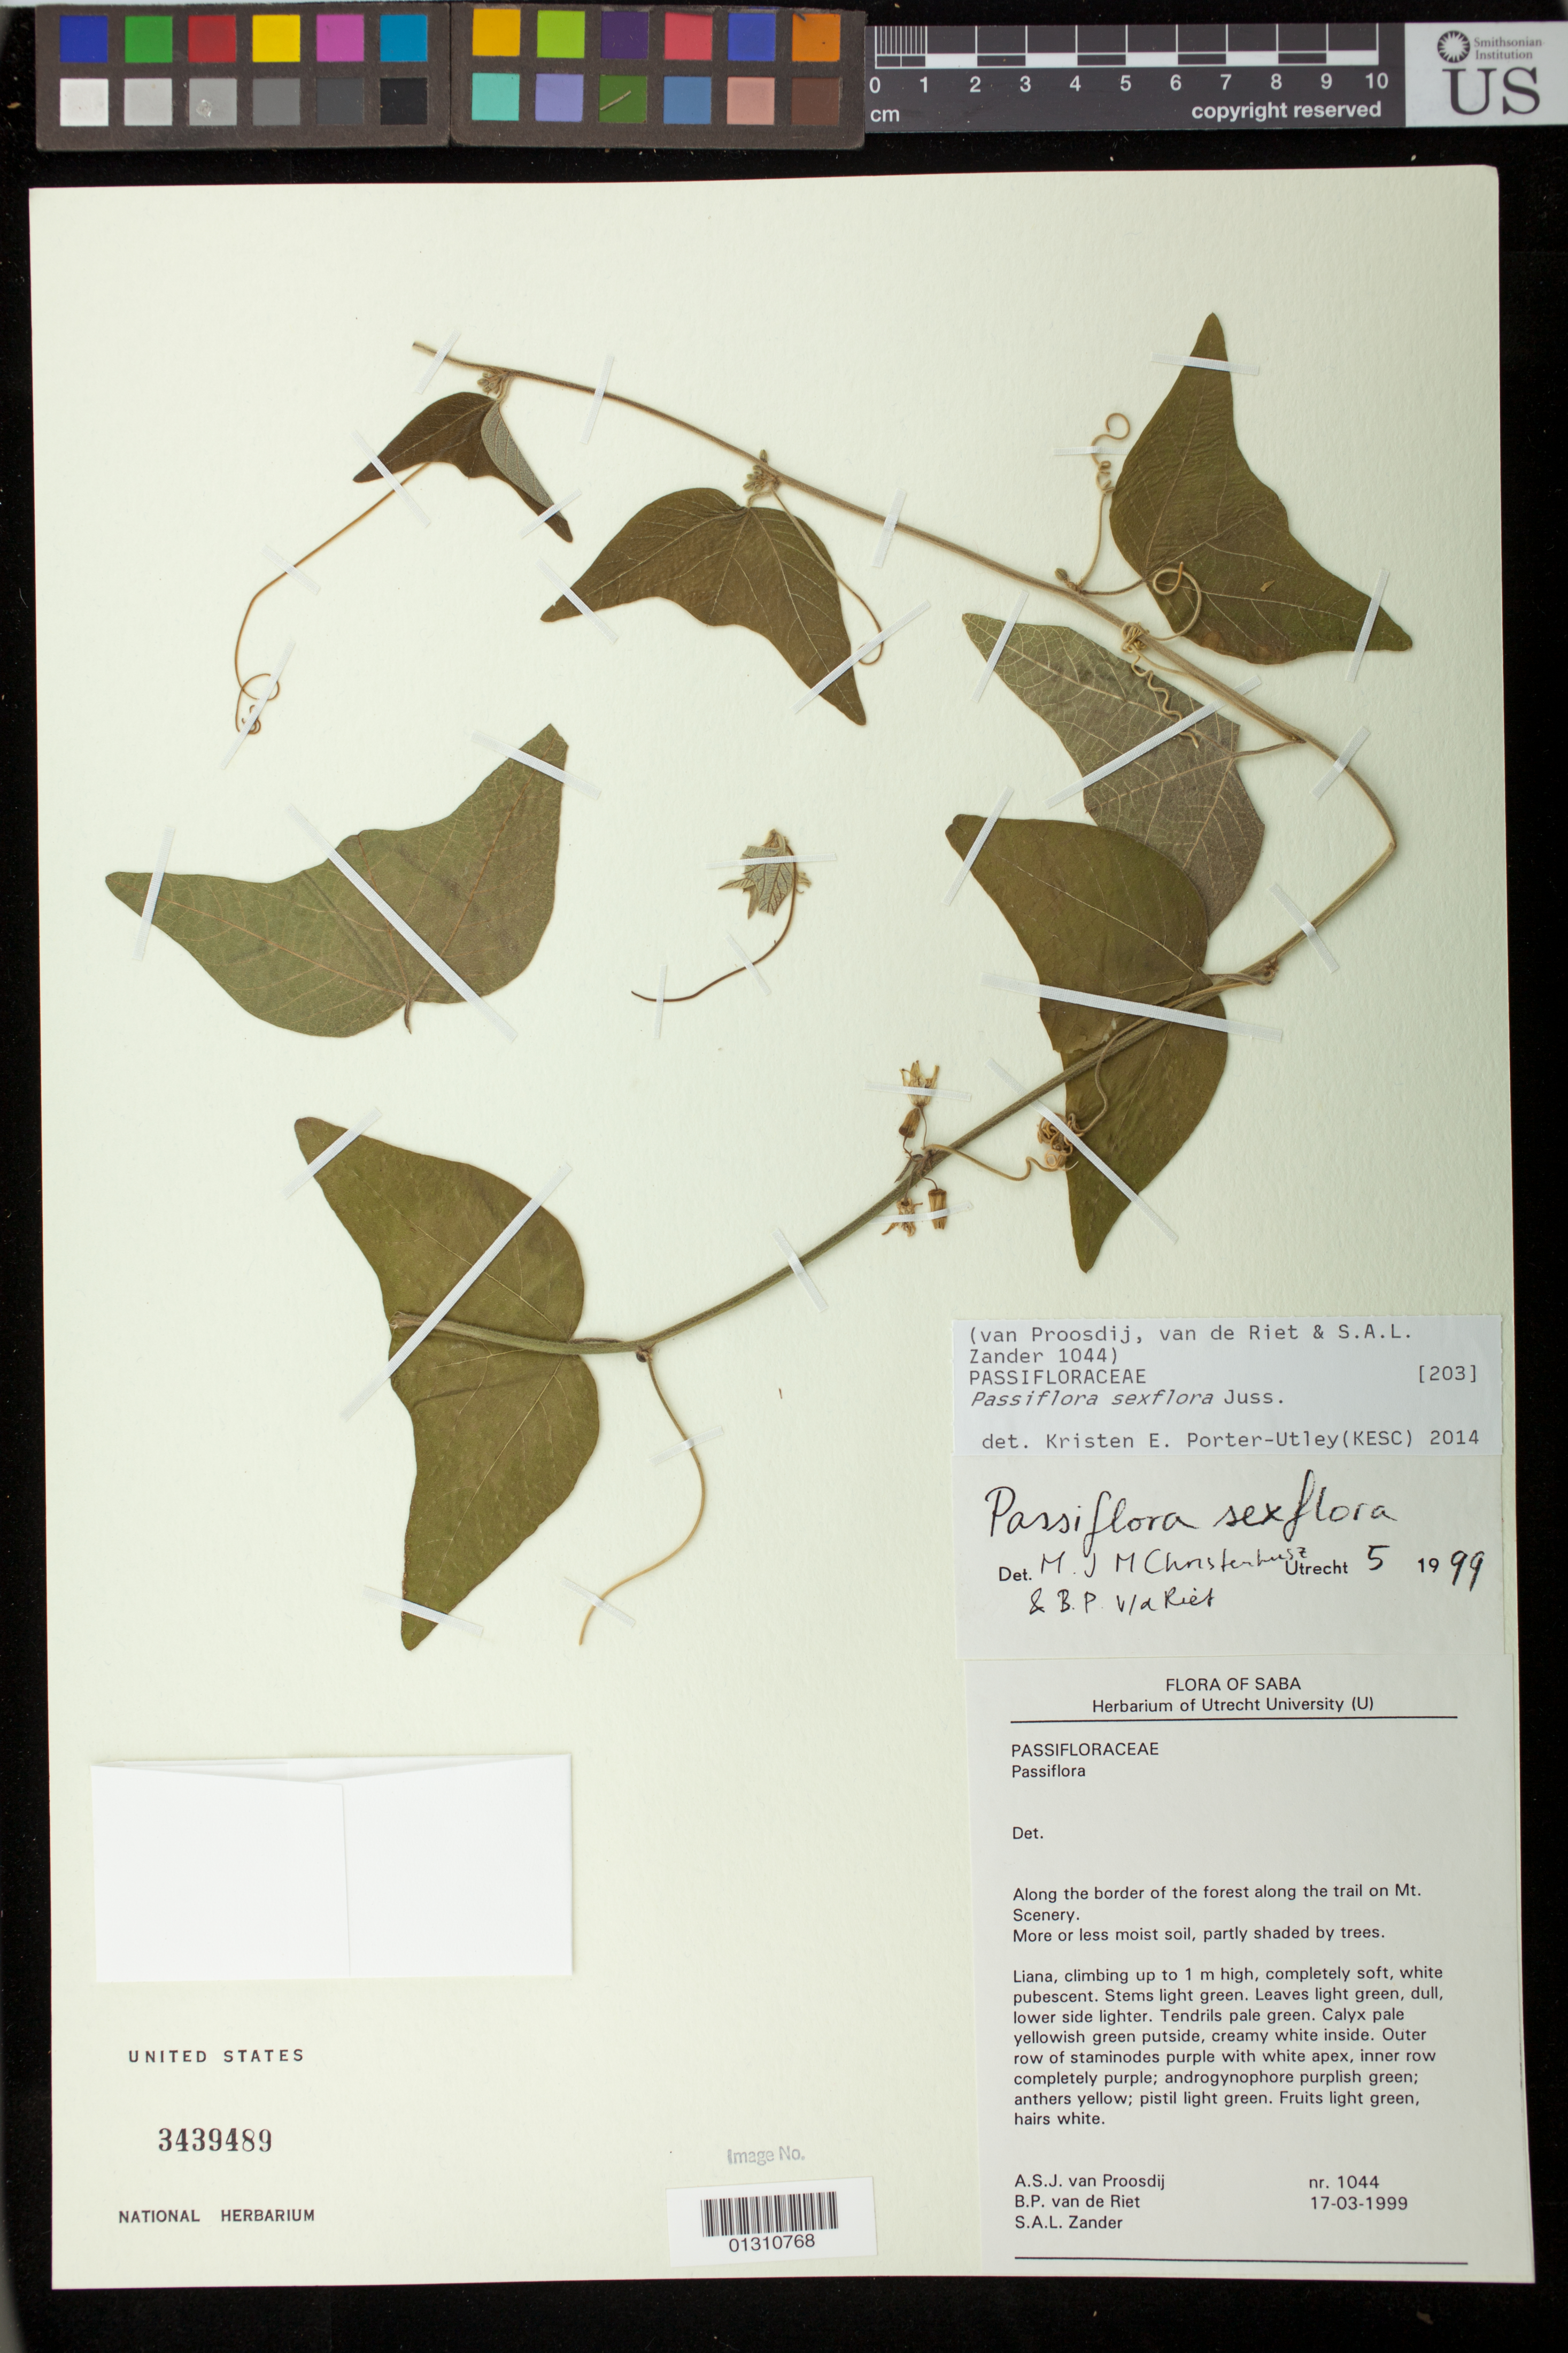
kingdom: Plantae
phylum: Tracheophyta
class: Magnoliopsida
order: Malpighiales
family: Passifloraceae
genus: Passiflora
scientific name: Passiflora sexflora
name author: Juss.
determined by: Porter-Utley, Kristen E.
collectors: A. Proosdij, B. Riet & S. Zander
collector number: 1044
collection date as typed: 17 Mar 1999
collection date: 1999-03-17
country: Netherlands Antilles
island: Saba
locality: Along the border of the forest along the trail on Mt. Scenery.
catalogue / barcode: US 3439489